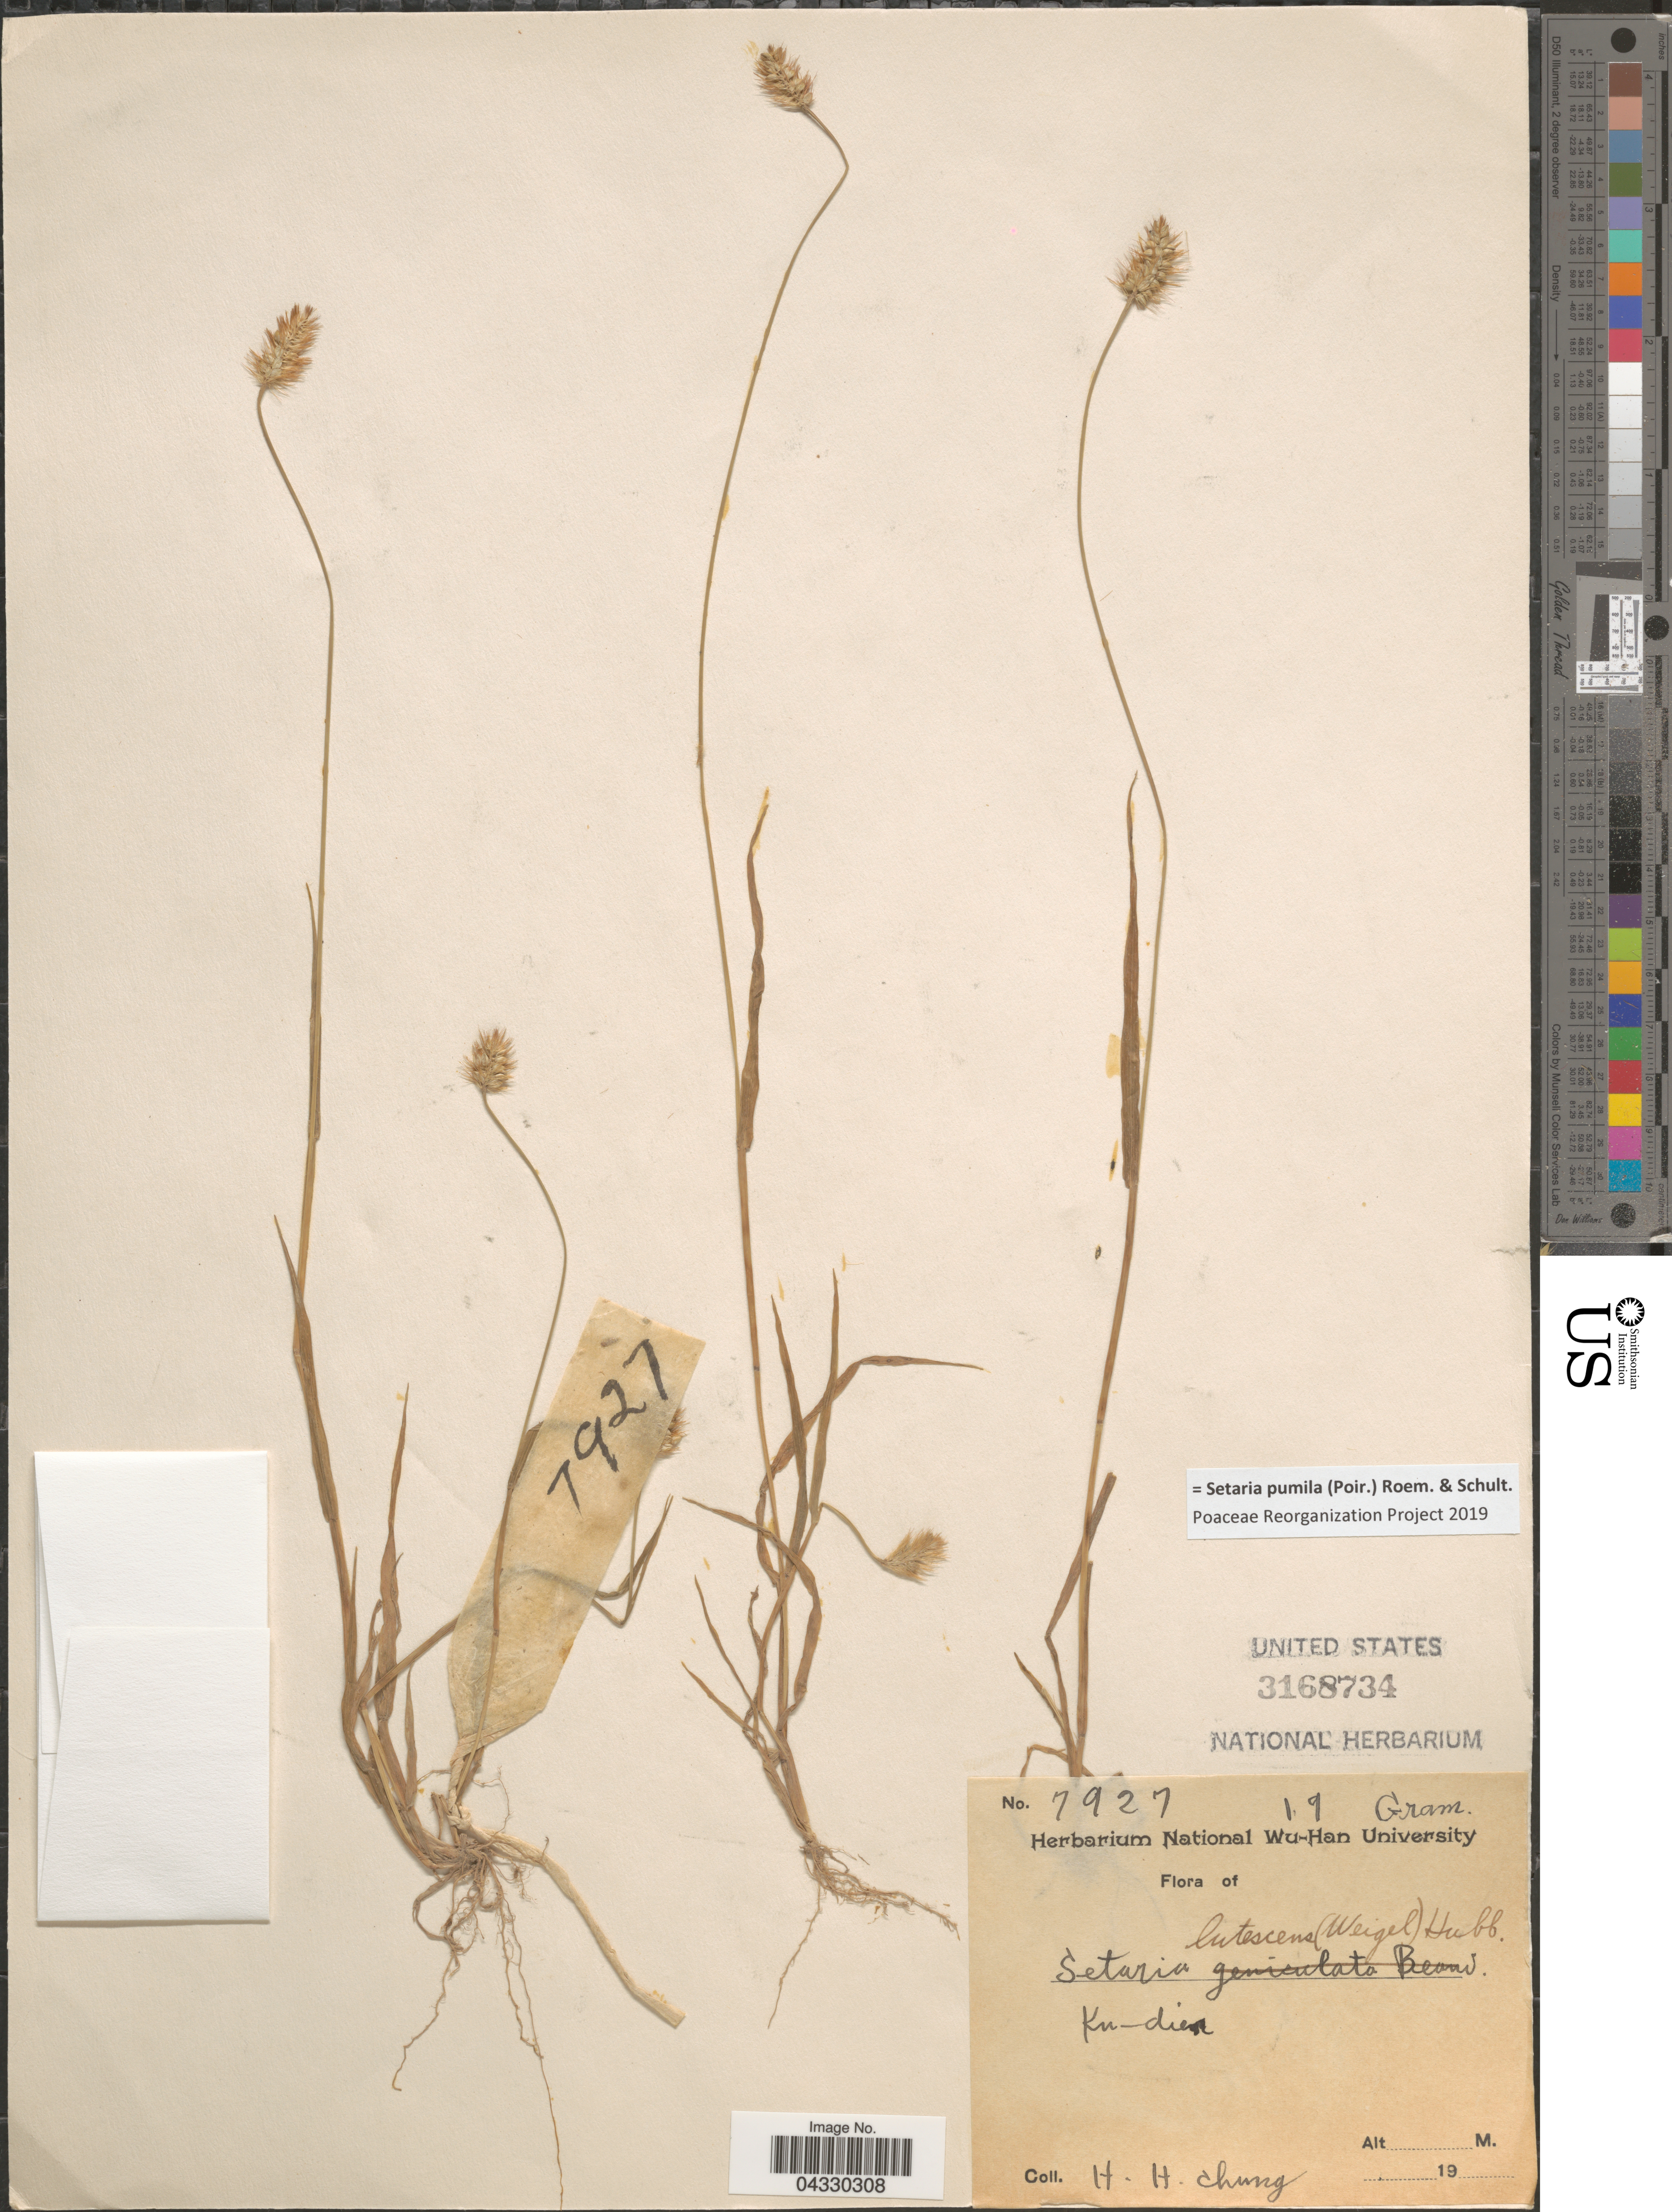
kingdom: Plantae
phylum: Tracheophyta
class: Liliopsida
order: Poales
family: Poaceae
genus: Setaria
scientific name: Setaria pumila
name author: (Poir.) Roem. & Schult.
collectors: H. Chung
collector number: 7927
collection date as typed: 19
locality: Ku-dien.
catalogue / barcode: US 3168734